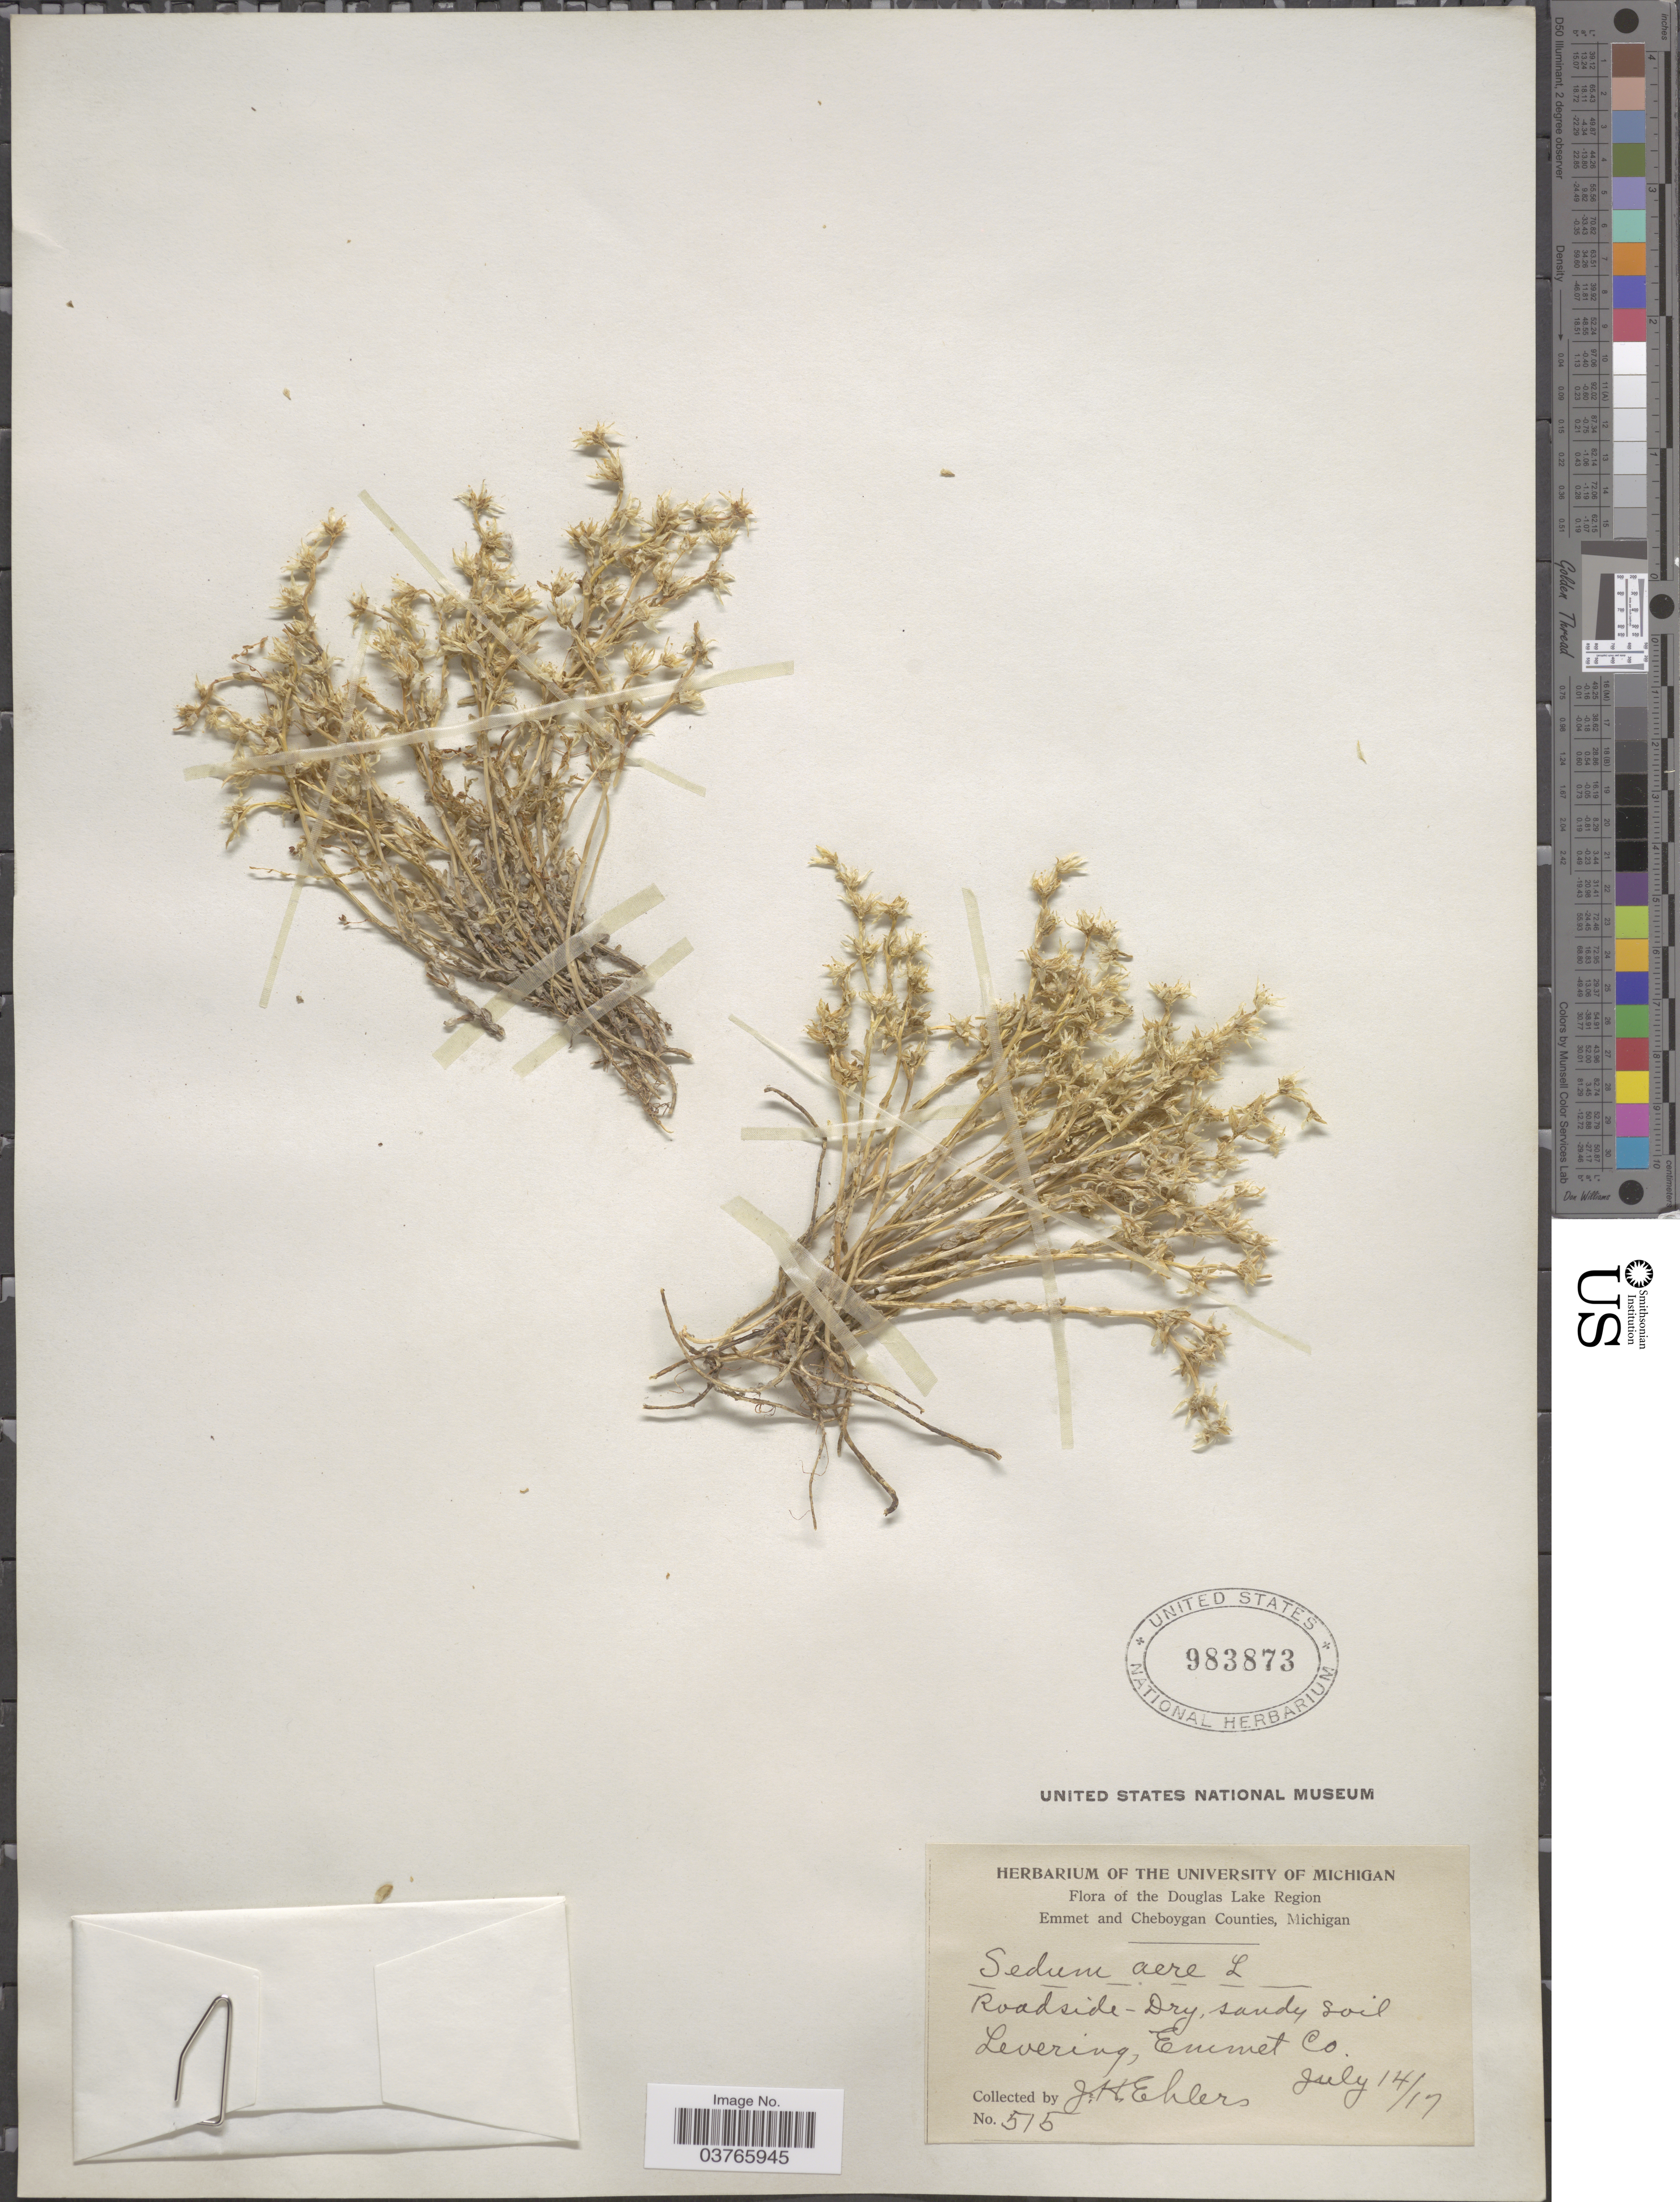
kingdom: Plantae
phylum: Tracheophyta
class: Magnoliopsida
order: Saxifragales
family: Crassulaceae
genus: Sedum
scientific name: Sedum acre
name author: L.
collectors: J. H. Ehlers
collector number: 515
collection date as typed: Transcribed d/m/y: 14/7/17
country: United States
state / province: Michigan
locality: Douglas Lake Region, Emmet and Cheboygan Counties. Levering, Emmet Co.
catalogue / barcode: US 983873